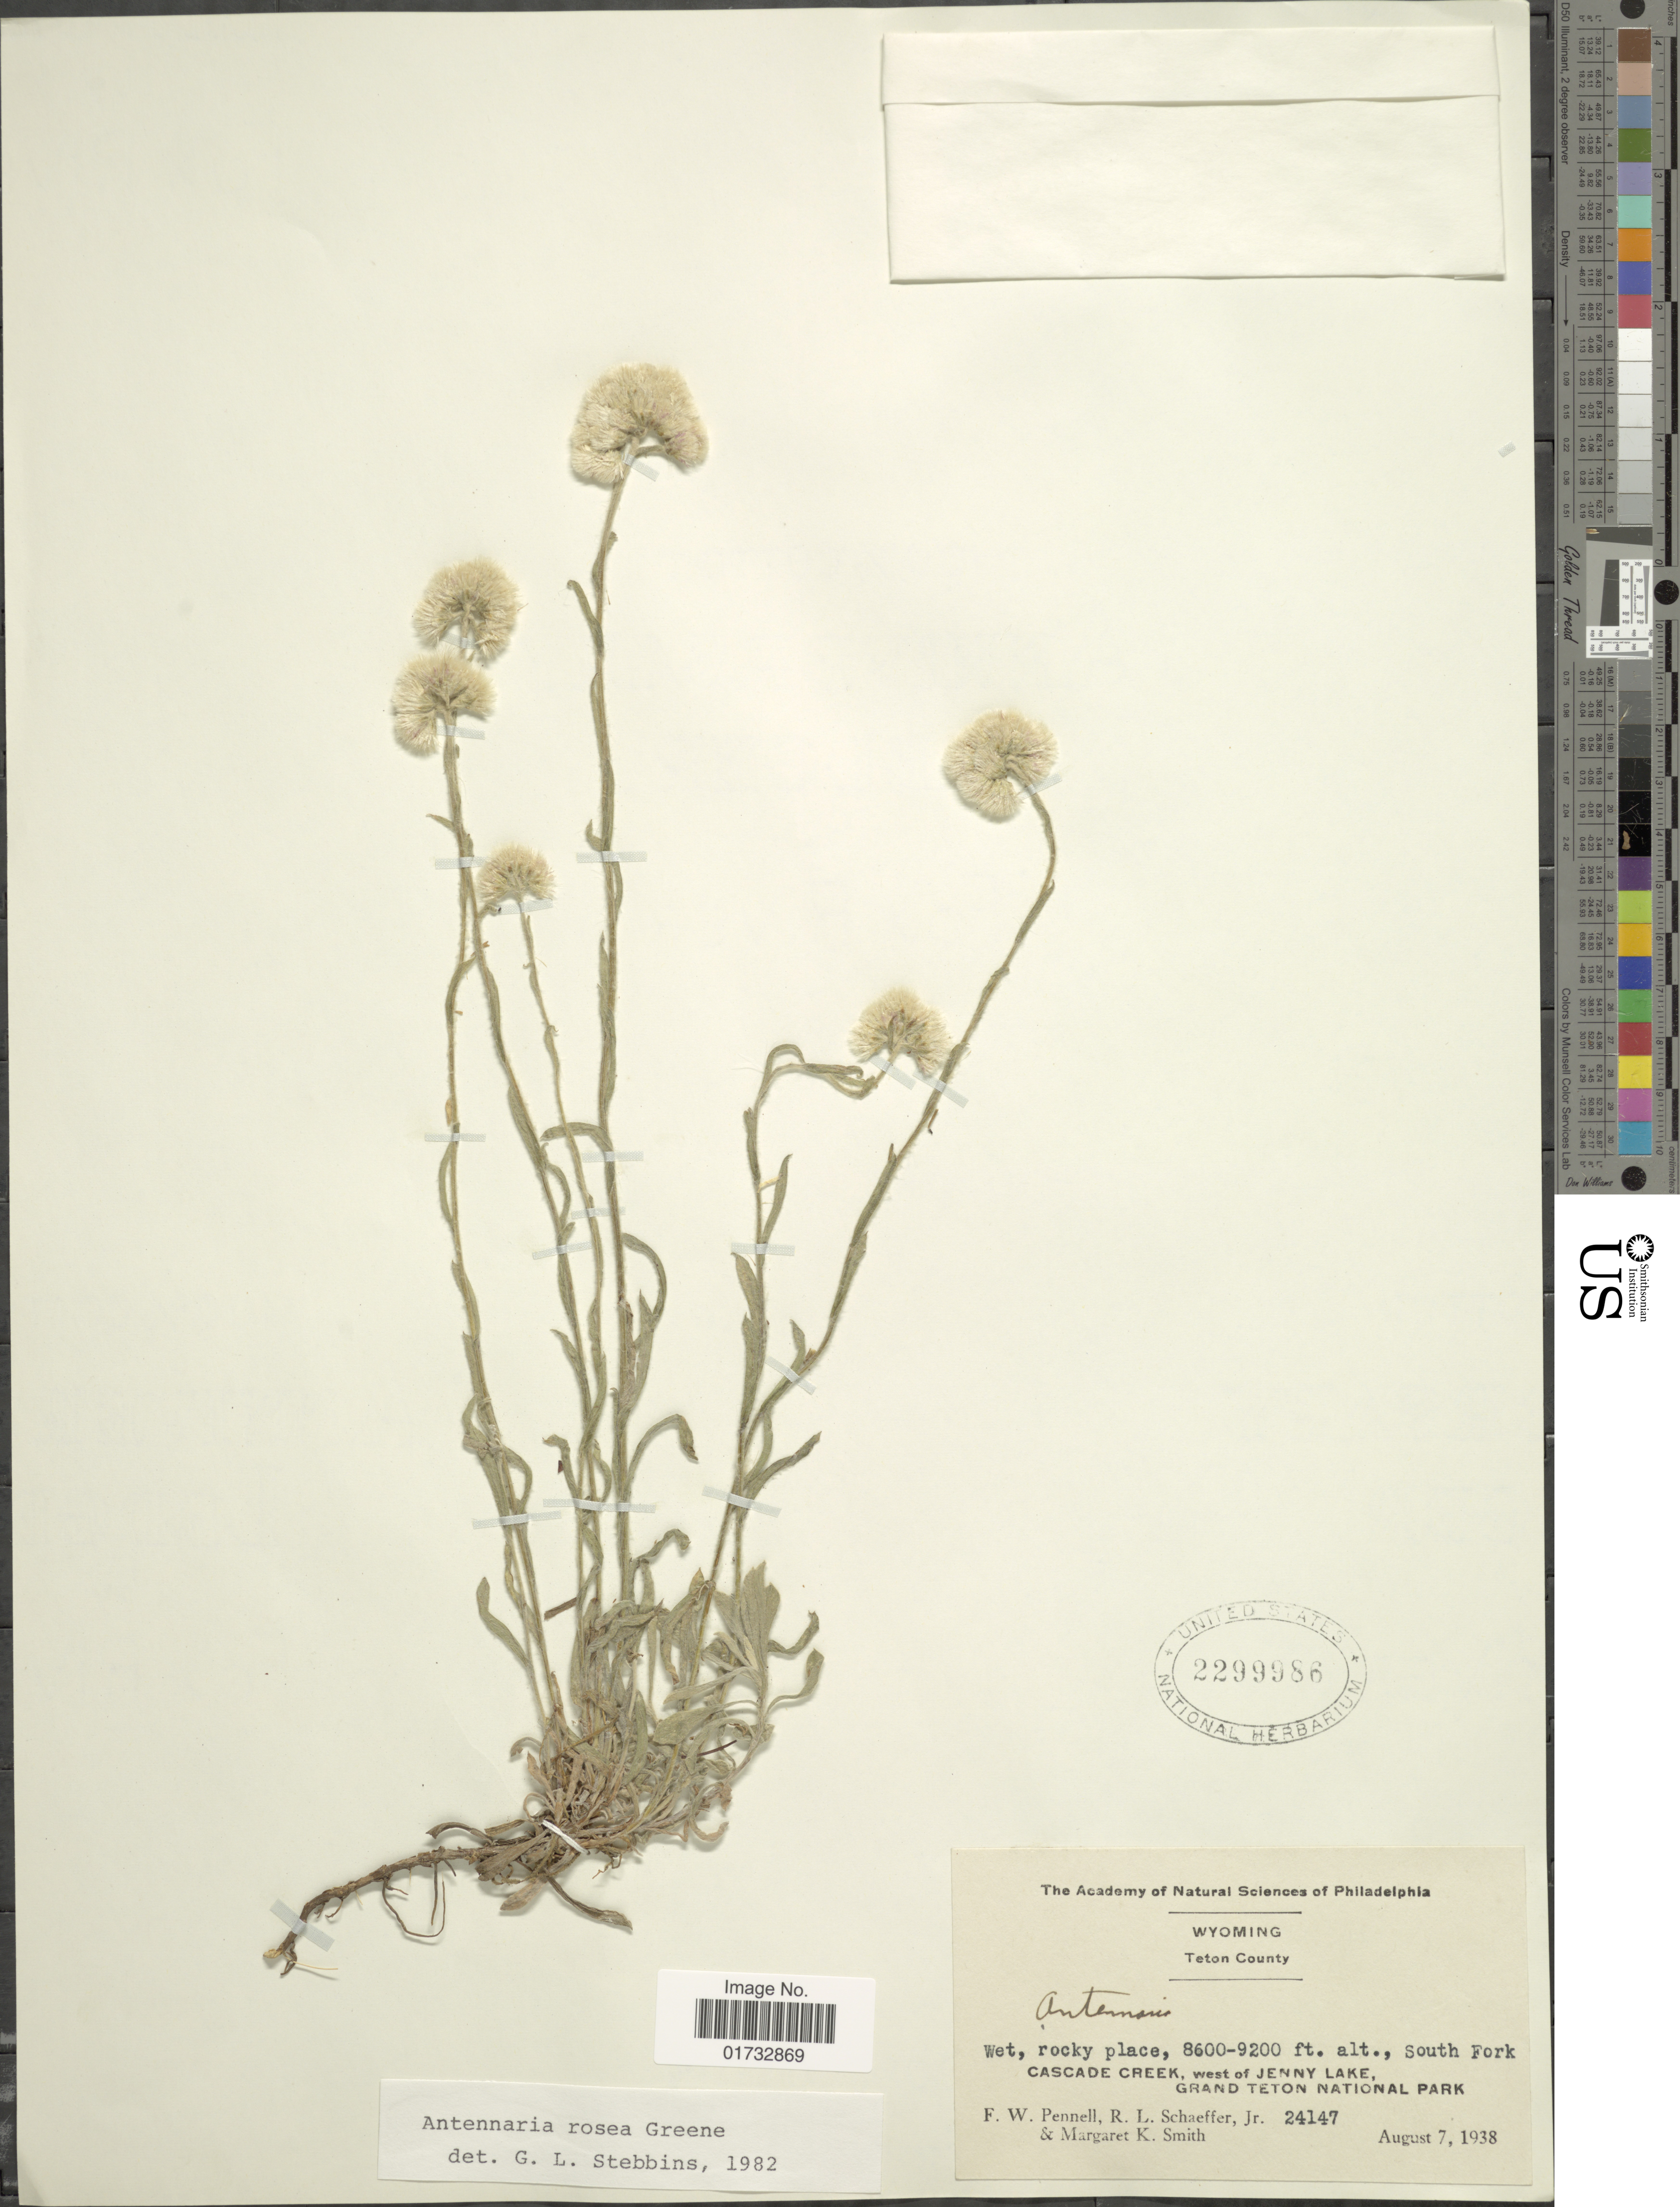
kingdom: Plantae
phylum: Tracheophyta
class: Magnoliopsida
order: Asterales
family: Asteraceae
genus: Antennaria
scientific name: Antennaria rosea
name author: Greene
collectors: F. W. Pennell, R. L. Schaeffer Jr. & M. Smith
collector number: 24147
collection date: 1938-08-07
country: United States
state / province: Wyoming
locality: Teston County, wet, rocky place, South Fork, Cascade Creek, west of Jenny Lake, Grand Teton National Park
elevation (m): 2621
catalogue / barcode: US 2299986